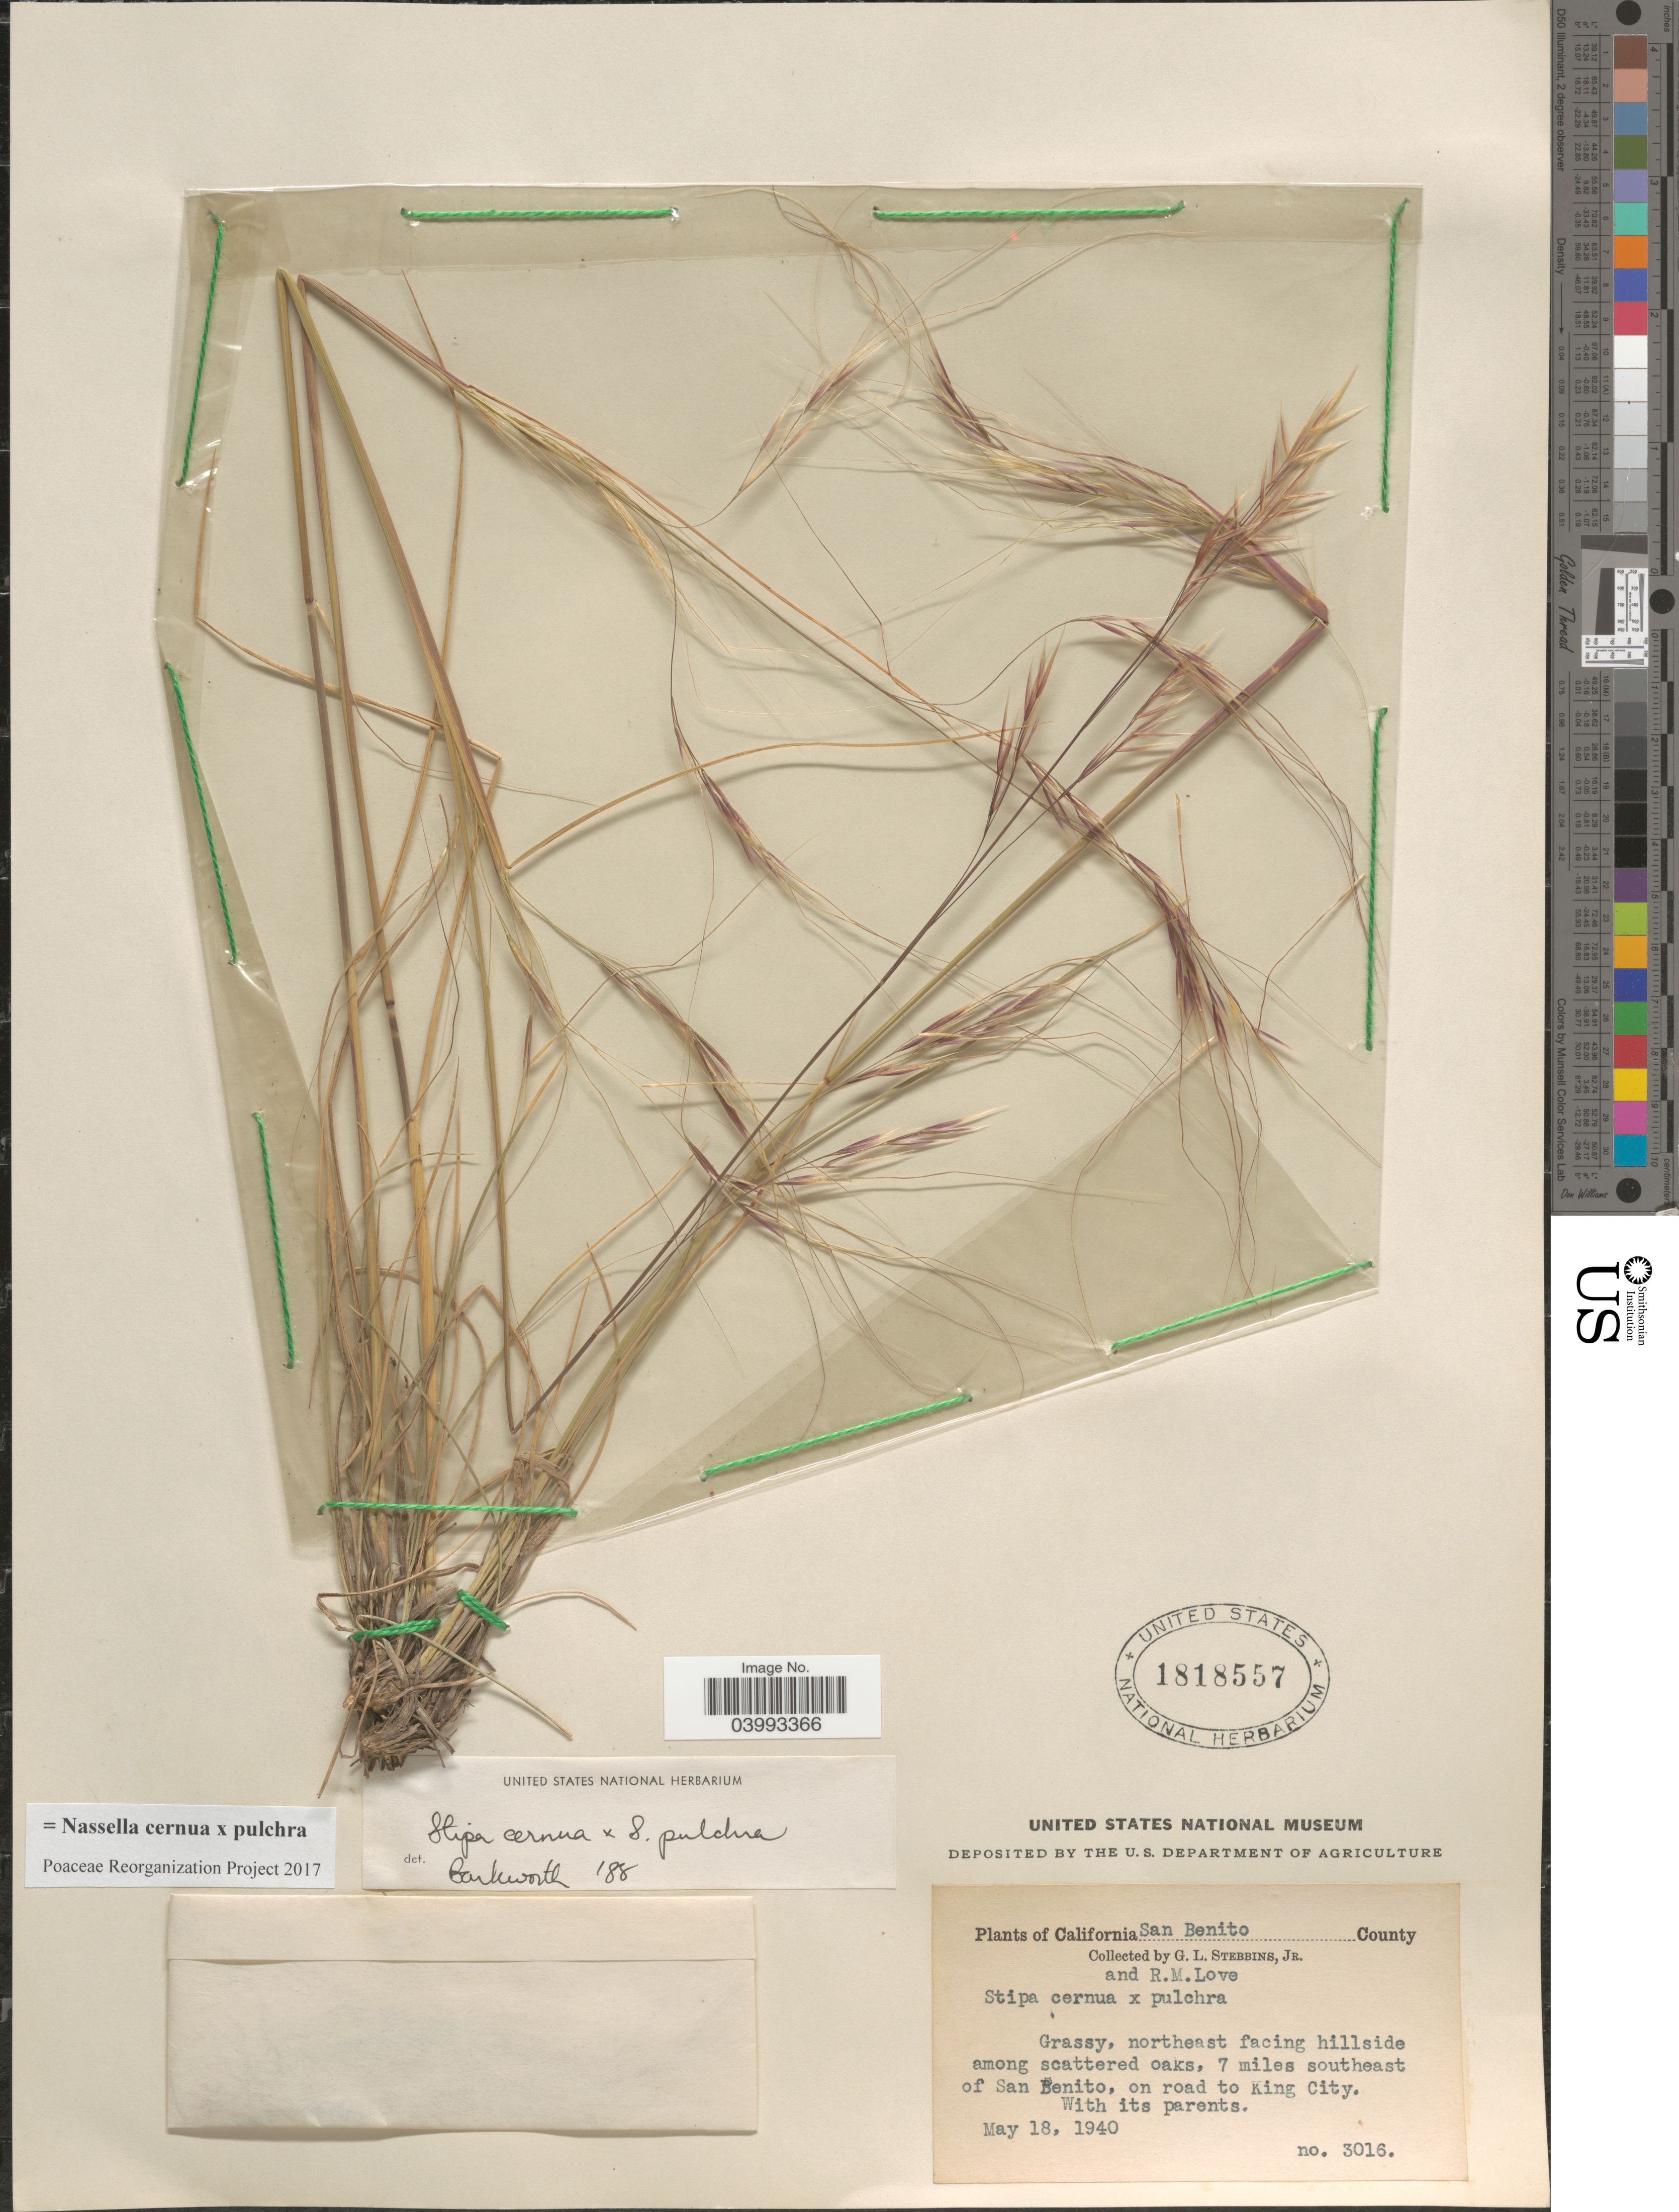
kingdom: Plantae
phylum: Tracheophyta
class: Liliopsida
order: Poales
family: Poaceae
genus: Nassella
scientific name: Nassella cernua x N. pulchra (Hitchc.) Barkworth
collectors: G. L. Stebbins & R. M. Love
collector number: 3016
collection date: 1940-05-18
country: United States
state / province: California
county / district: San Benito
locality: San Benito County. Northeast facing hillside among scattered oaks, 7 miles southeast of San Benito, on road to King City.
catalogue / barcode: US 1818557